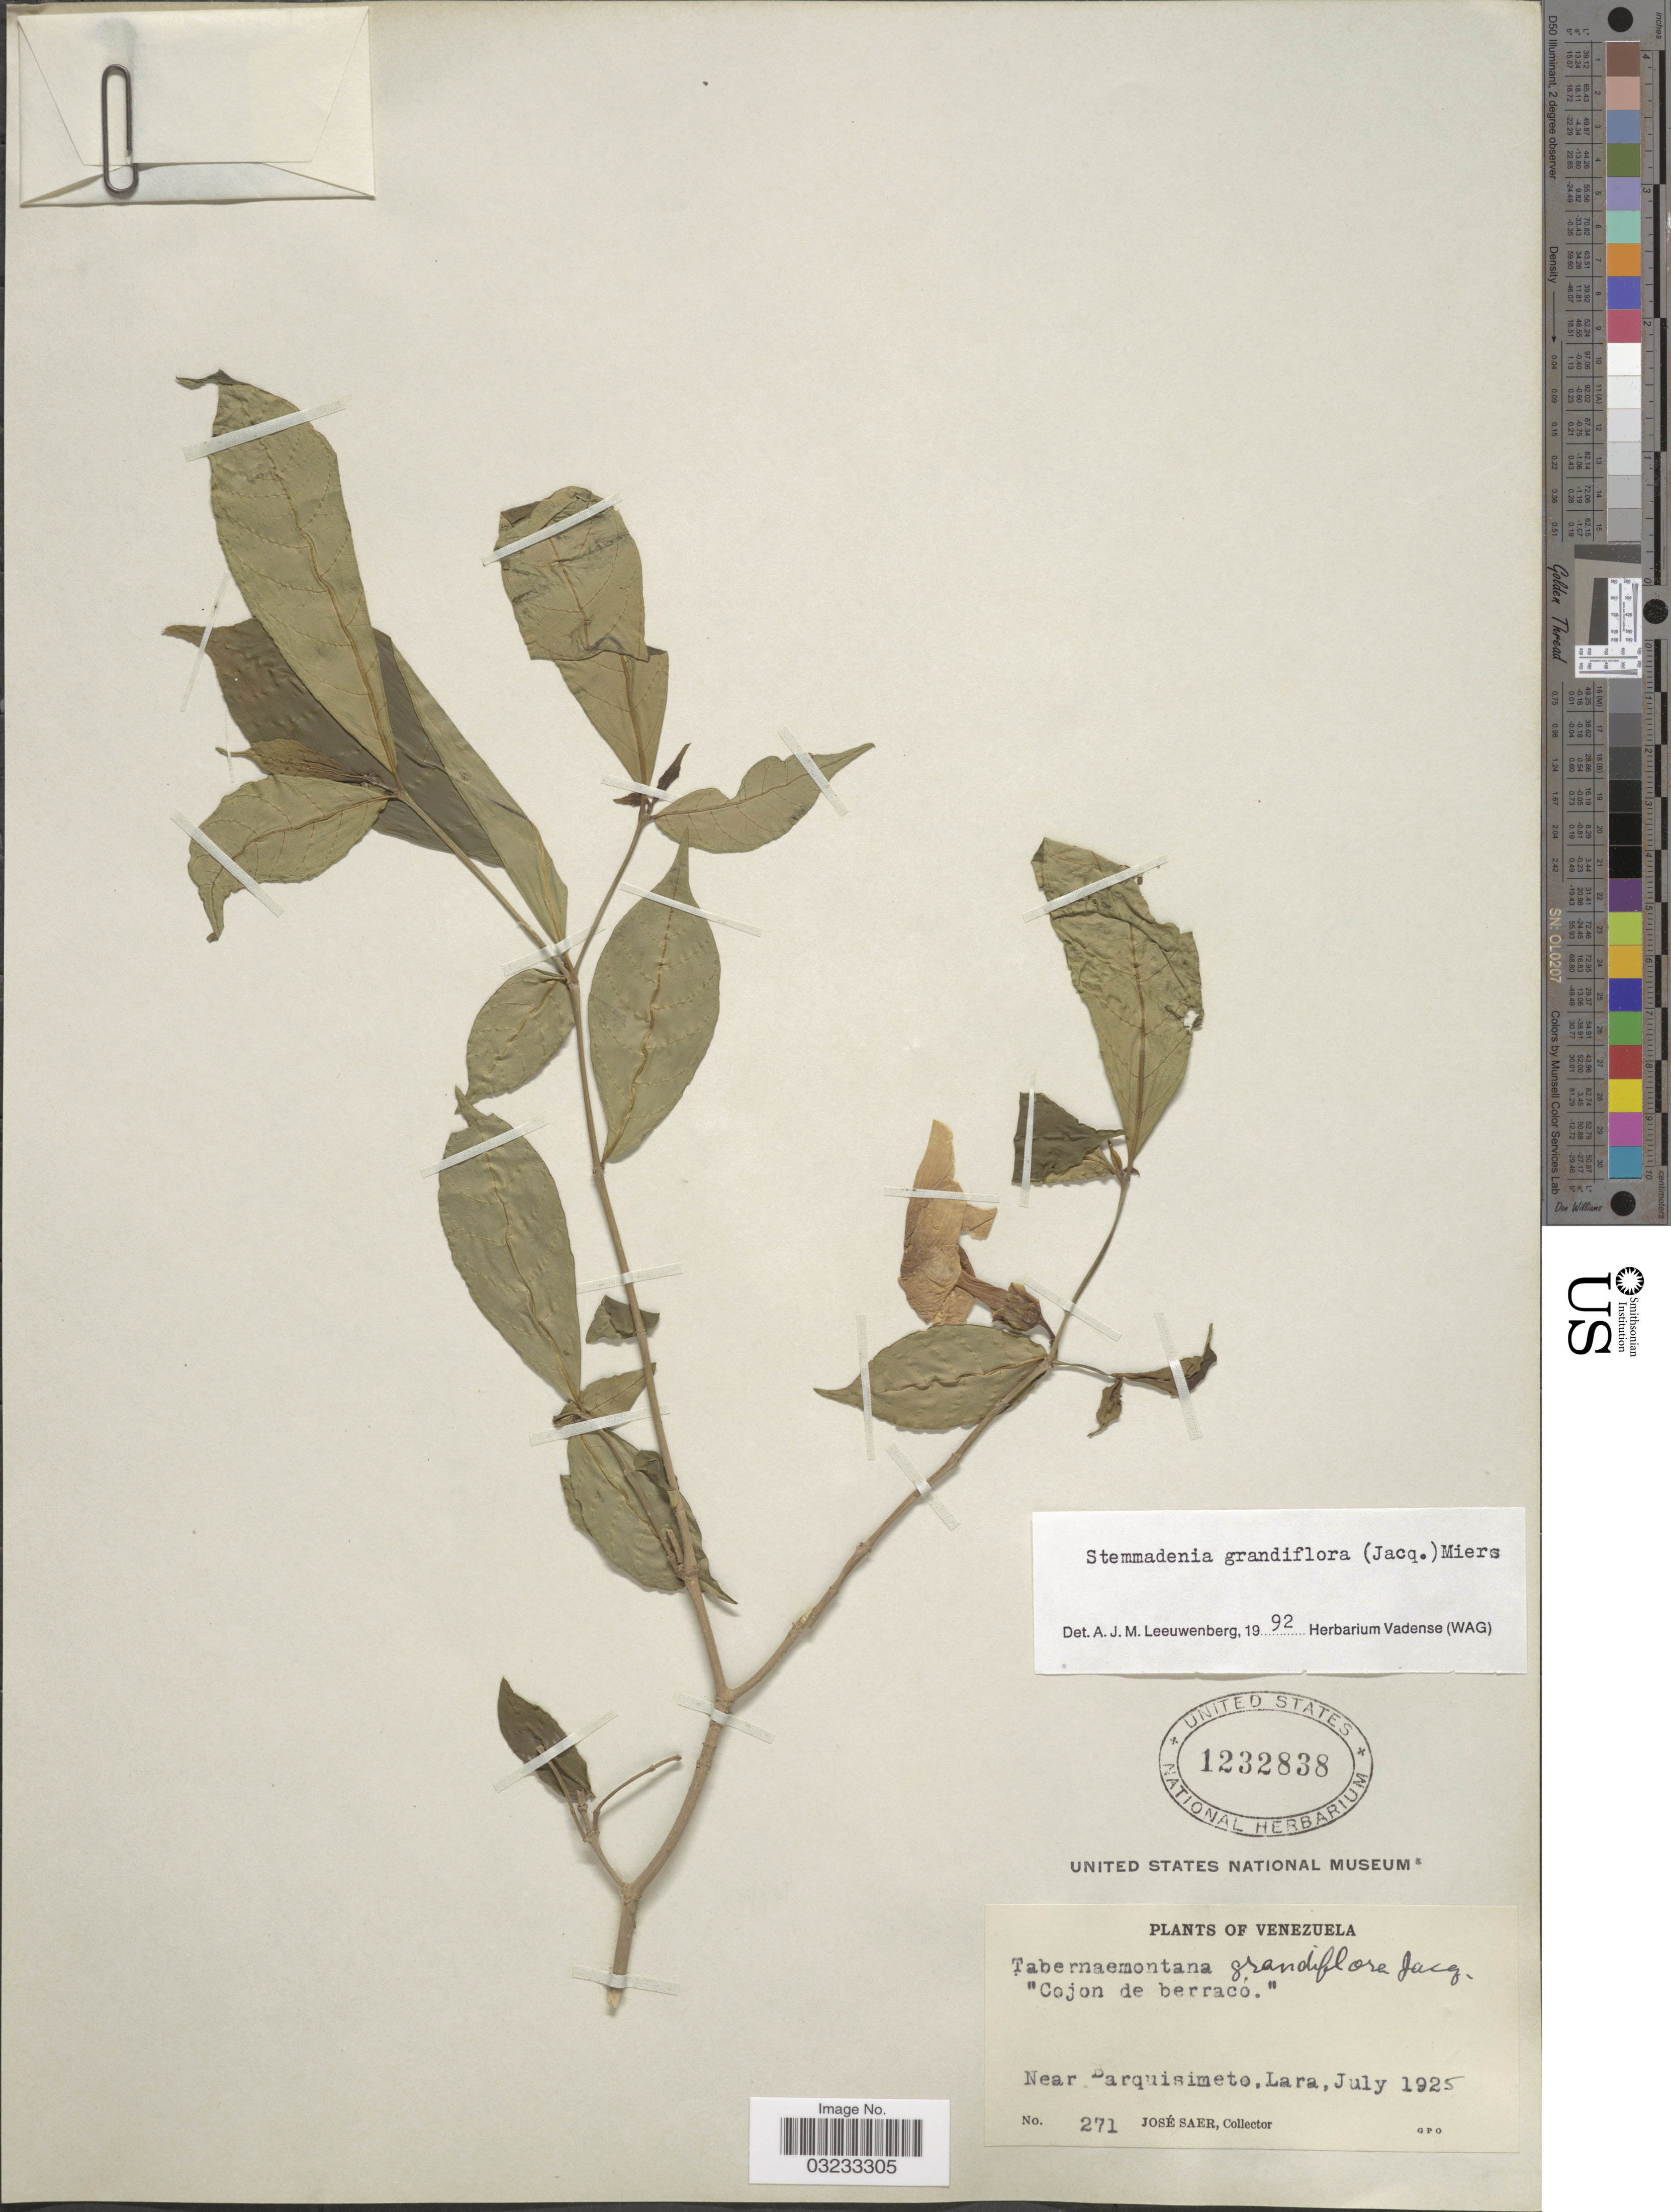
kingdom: Plantae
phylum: Tracheophyta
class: Magnoliopsida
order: Gentianales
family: Apocynaceae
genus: Stemmadenia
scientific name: Stemmadenia grandiflora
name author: (Jacq.) Miers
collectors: J. Saer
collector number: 271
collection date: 1925-07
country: Venezuela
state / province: Lara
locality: Near Barquisimeto.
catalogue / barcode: US 1232838